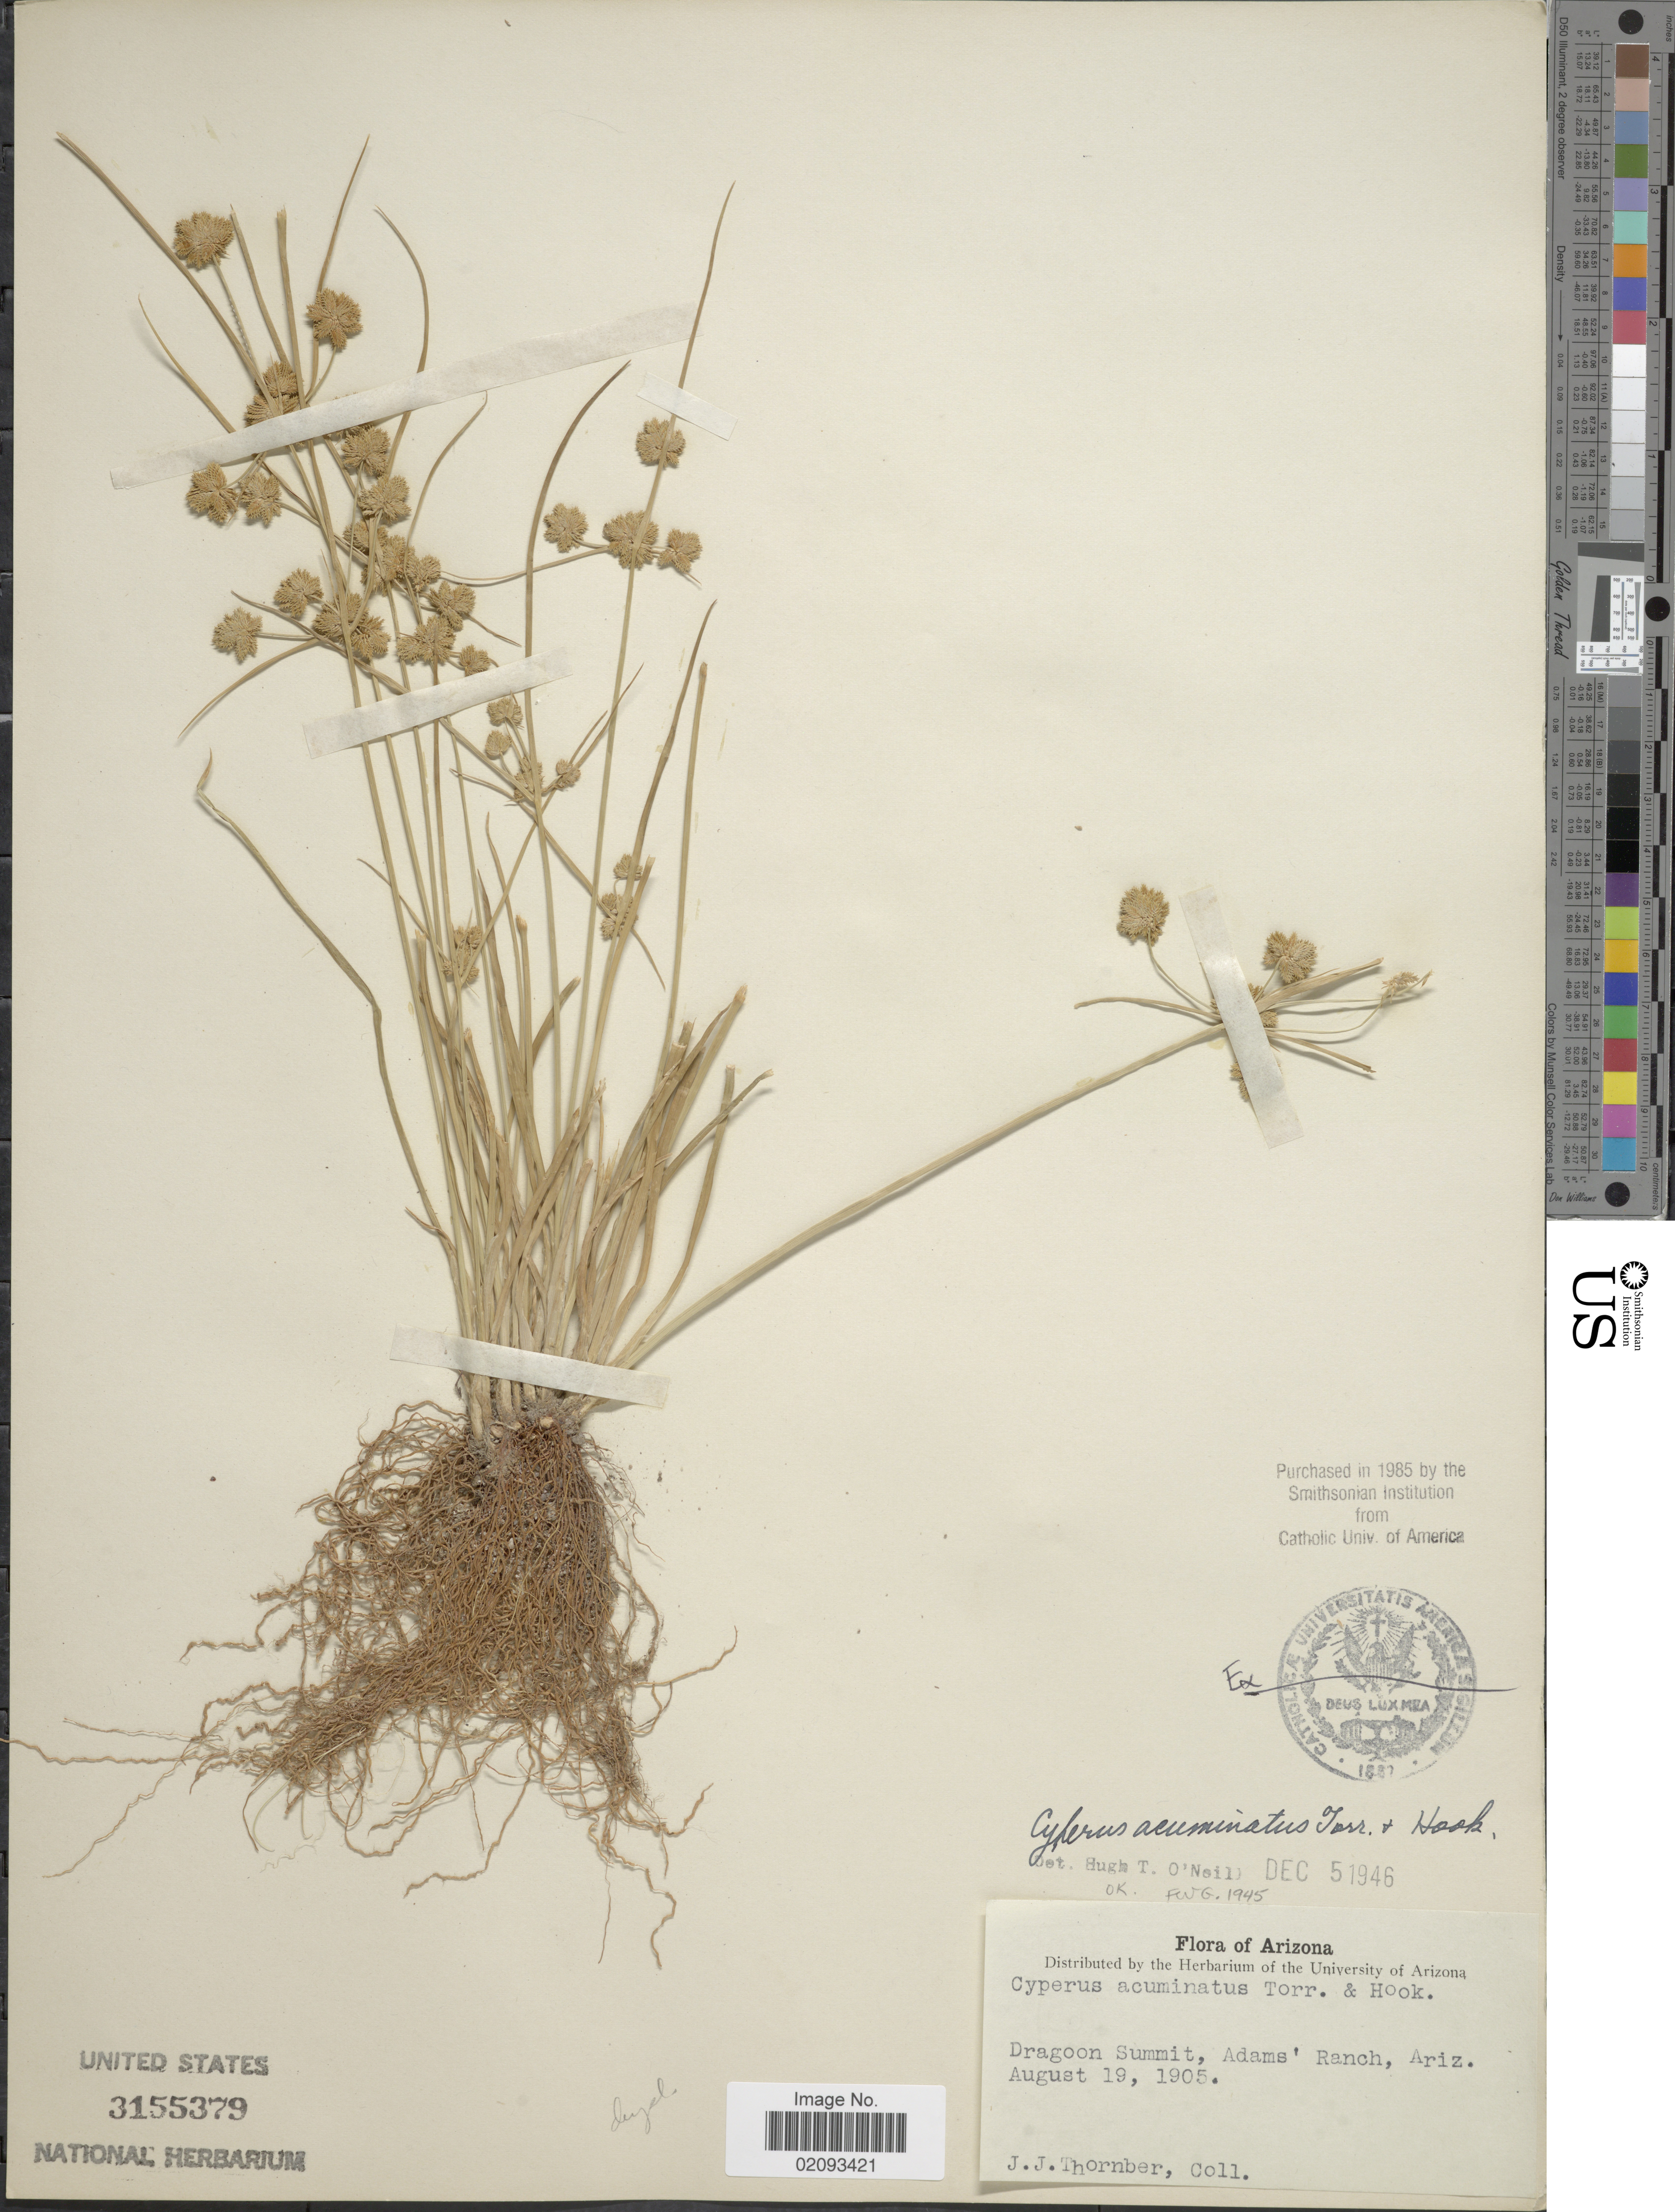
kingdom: Plantae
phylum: Tracheophyta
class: Liliopsida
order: Poales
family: Cyperaceae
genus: Cyperus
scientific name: Cyperus acuminatus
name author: Torr. & Hook.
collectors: J. Thornber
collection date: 1905-08-19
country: United States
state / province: Arizona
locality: Dragoon Summit, Adams' Ranch, Ariz.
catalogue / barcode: US 3155379